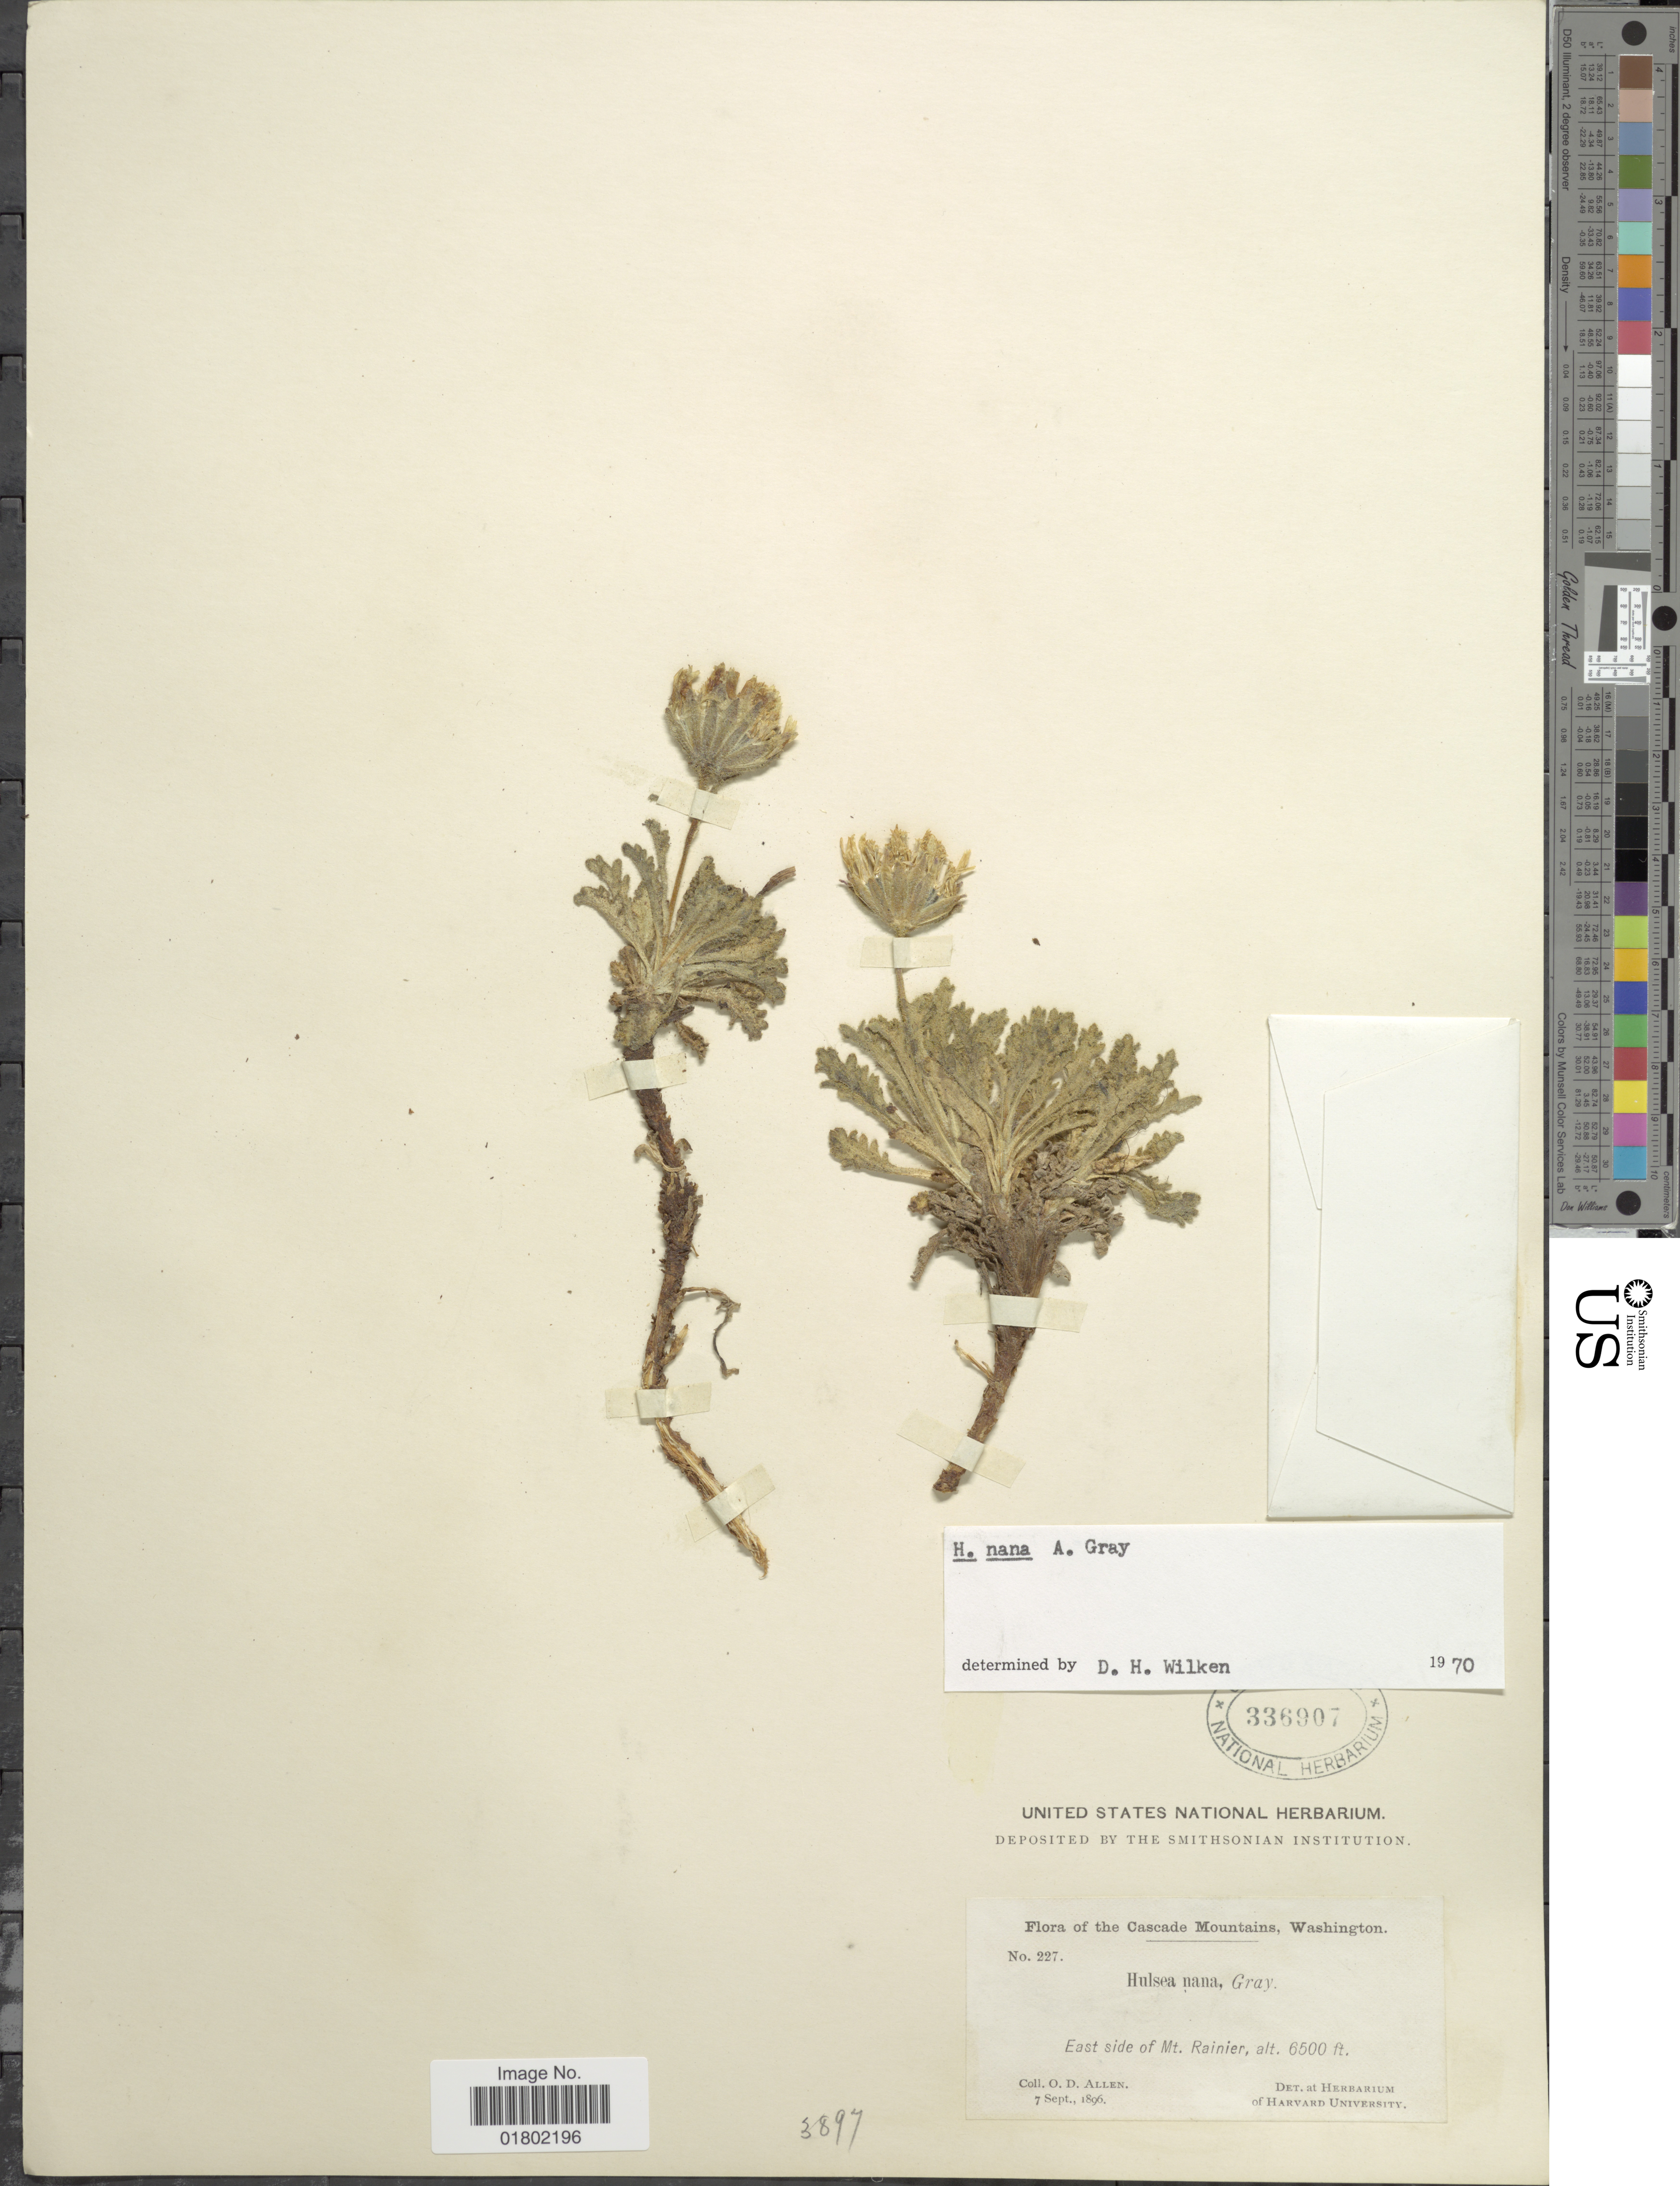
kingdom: Plantae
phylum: Tracheophyta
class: Magnoliopsida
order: Asterales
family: Asteraceae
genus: Hulsea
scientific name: Hulsea nana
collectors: O. D. Allen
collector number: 227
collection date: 1896-09-07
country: United States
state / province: Washington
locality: Cascade Mountains, East side of Mt. Rainier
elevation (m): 1981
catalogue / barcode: US 336907